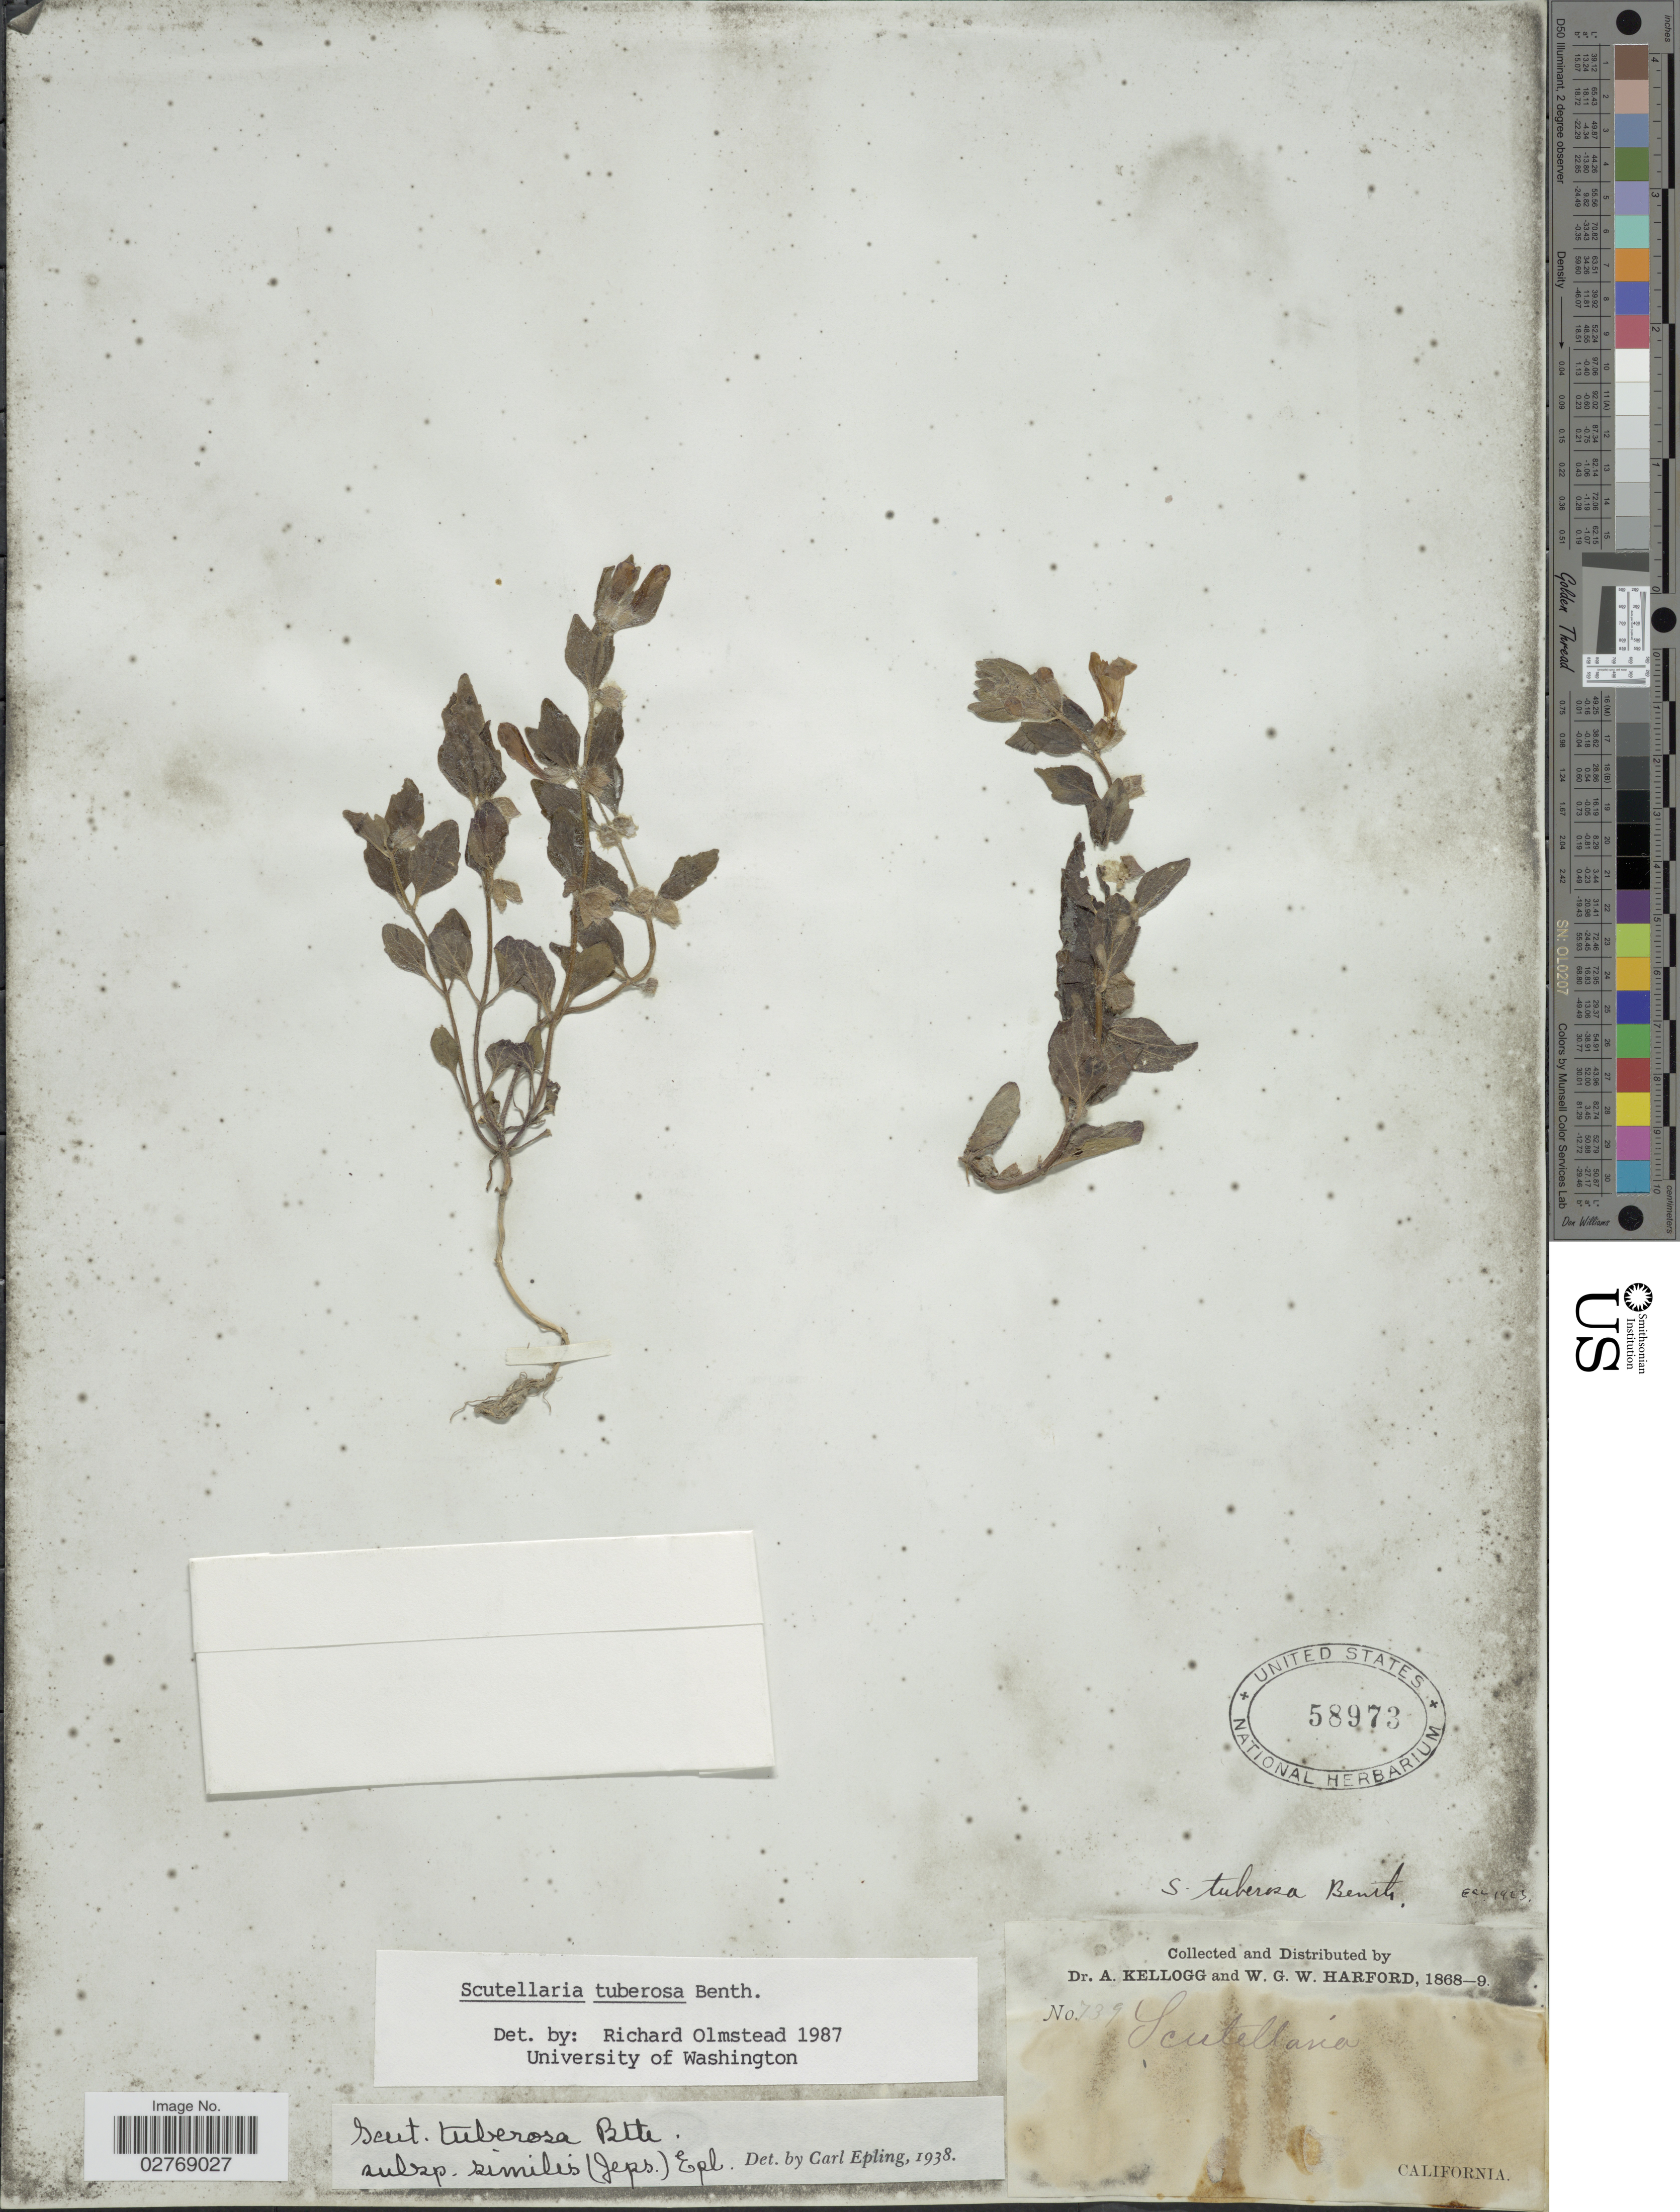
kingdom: Plantae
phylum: Tracheophyta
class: Magnoliopsida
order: Lamiales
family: Lamiaceae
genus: Scutellaria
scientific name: Scutellaria tuberosa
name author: Benth.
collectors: A. Kellogg & W. G. W. Harford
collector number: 739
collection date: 1868/1869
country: United States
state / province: California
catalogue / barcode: US 58973